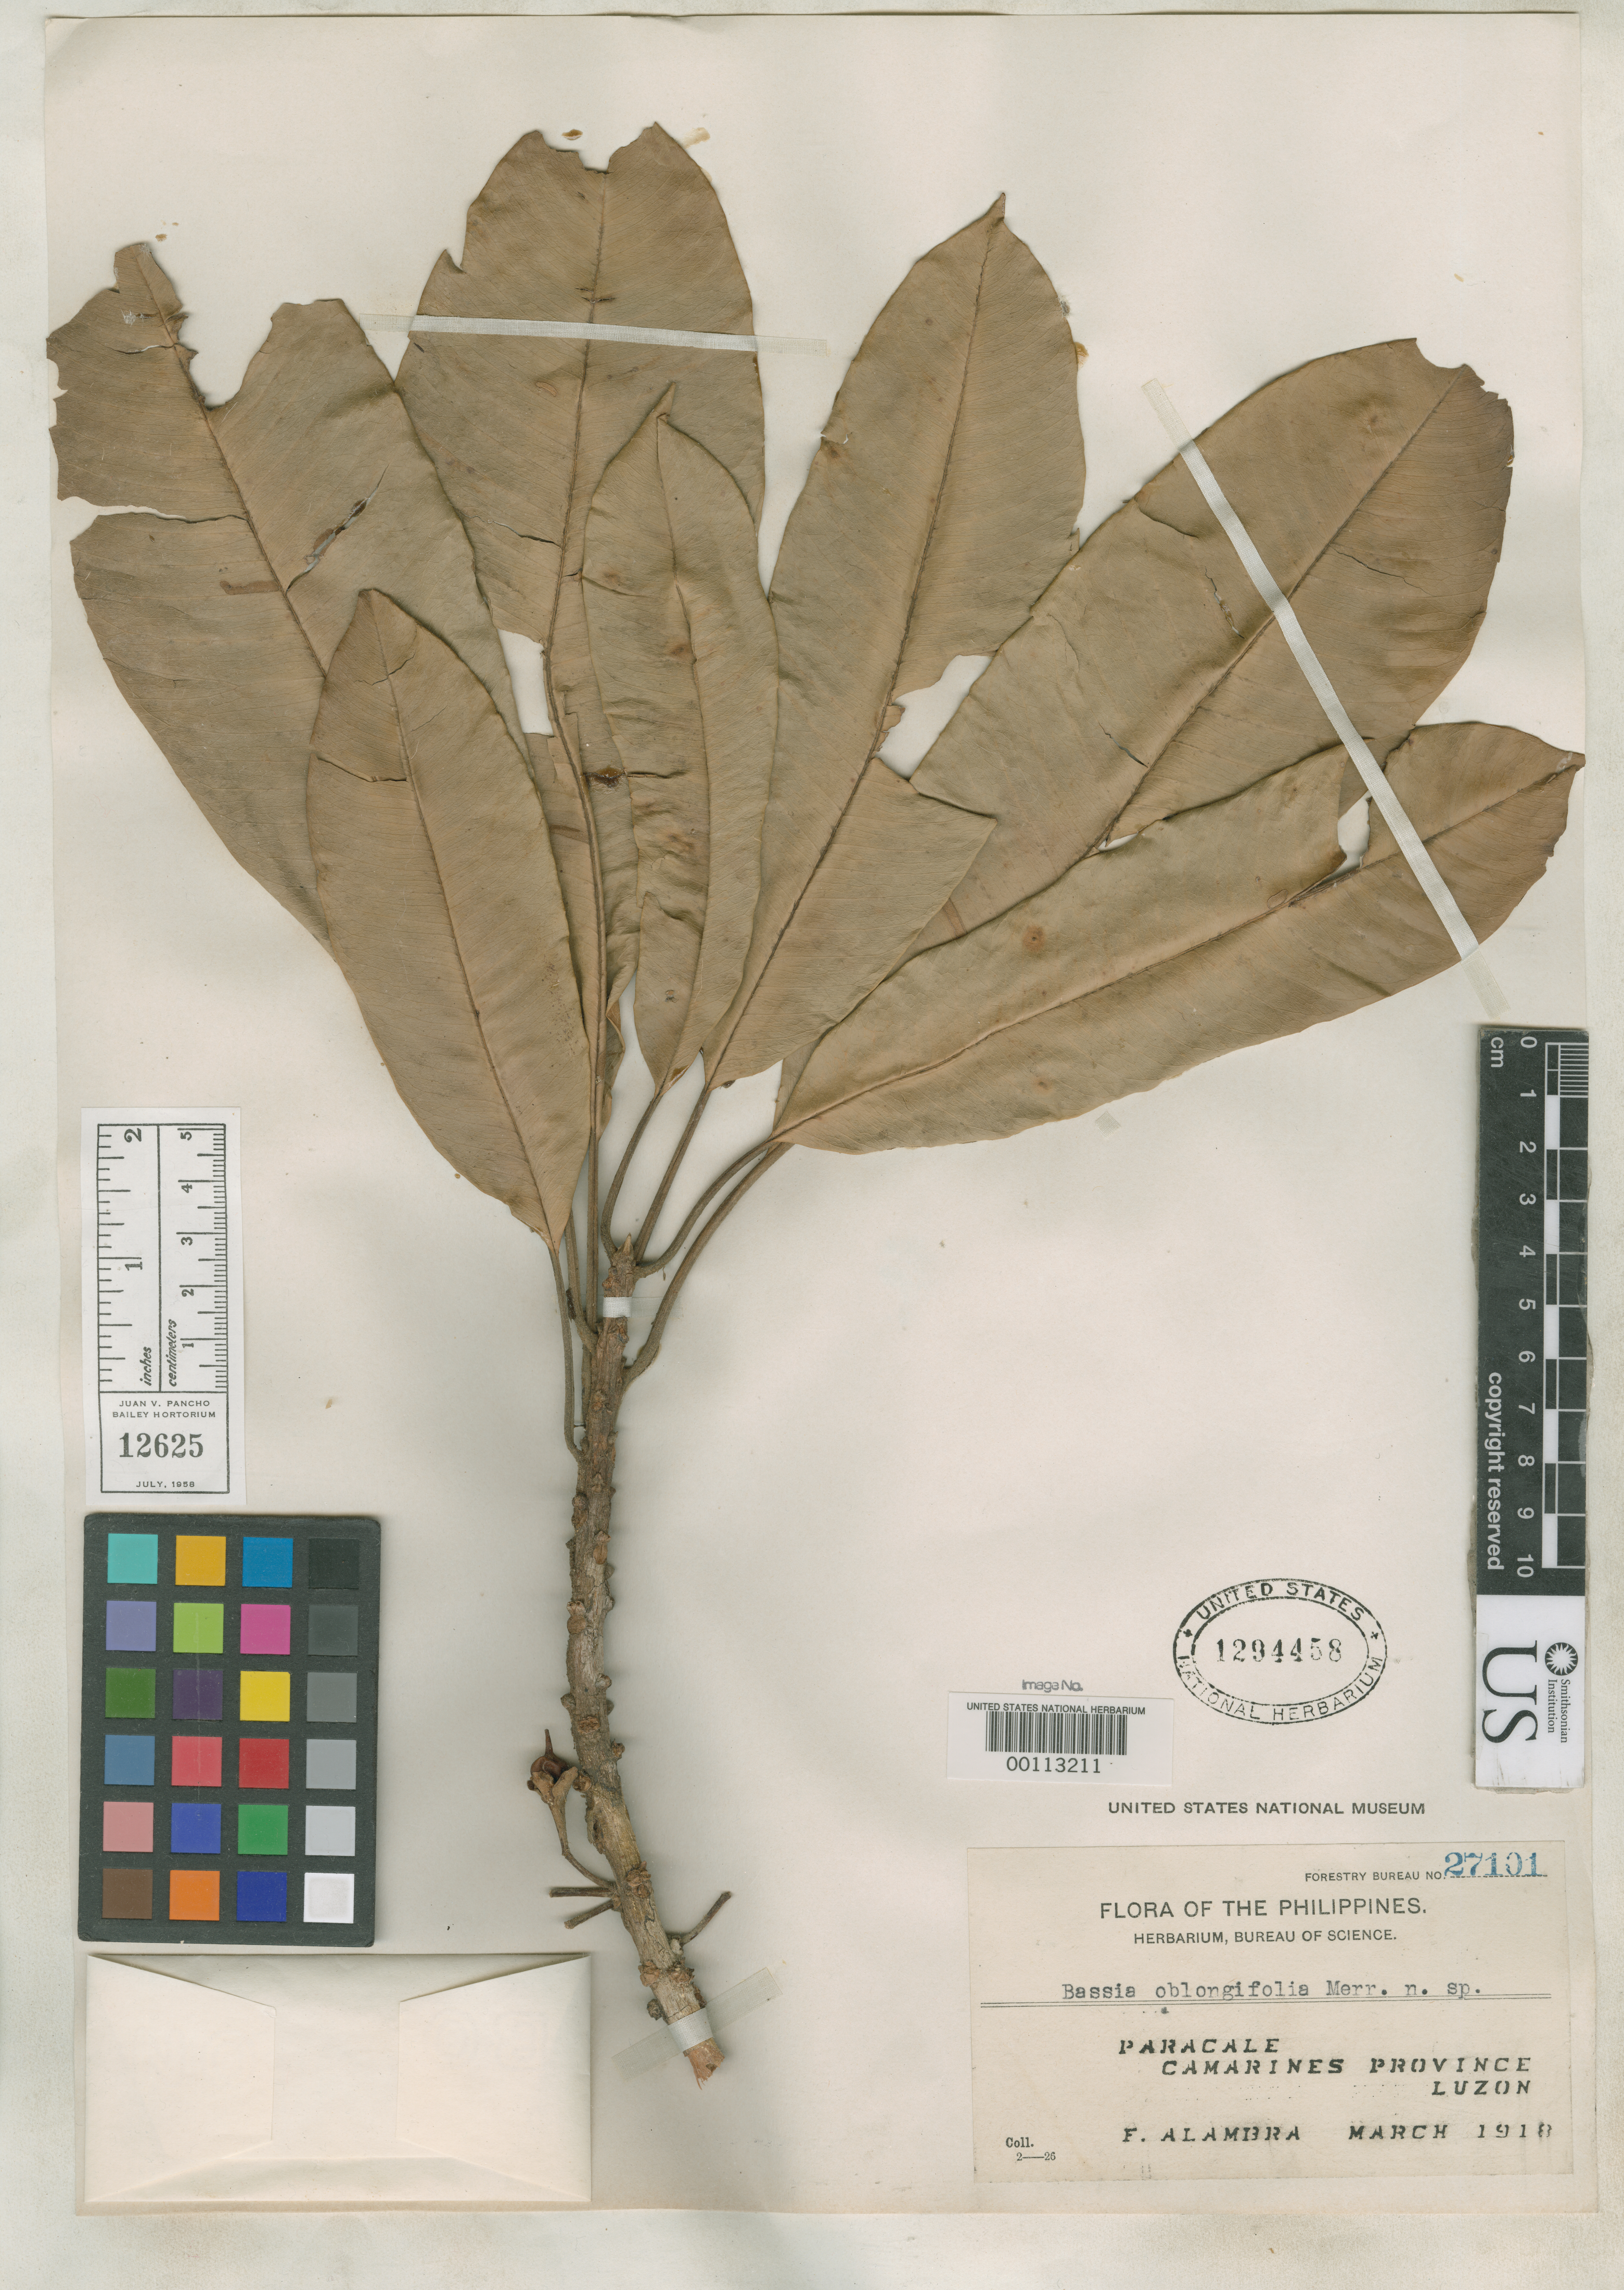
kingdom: Plantae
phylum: Tracheophyta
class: Magnoliopsida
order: Ericales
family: Sapotaceae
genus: Bassia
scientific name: Bassia oblongifolia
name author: Merr.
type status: Isotype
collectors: F. Alambra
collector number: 27101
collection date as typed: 12 Mar 1918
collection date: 1918-03-12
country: Philippines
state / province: Bicol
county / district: Camarines Norte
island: Luzon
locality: Paracal, Cabcabin.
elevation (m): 40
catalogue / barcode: US 1294458